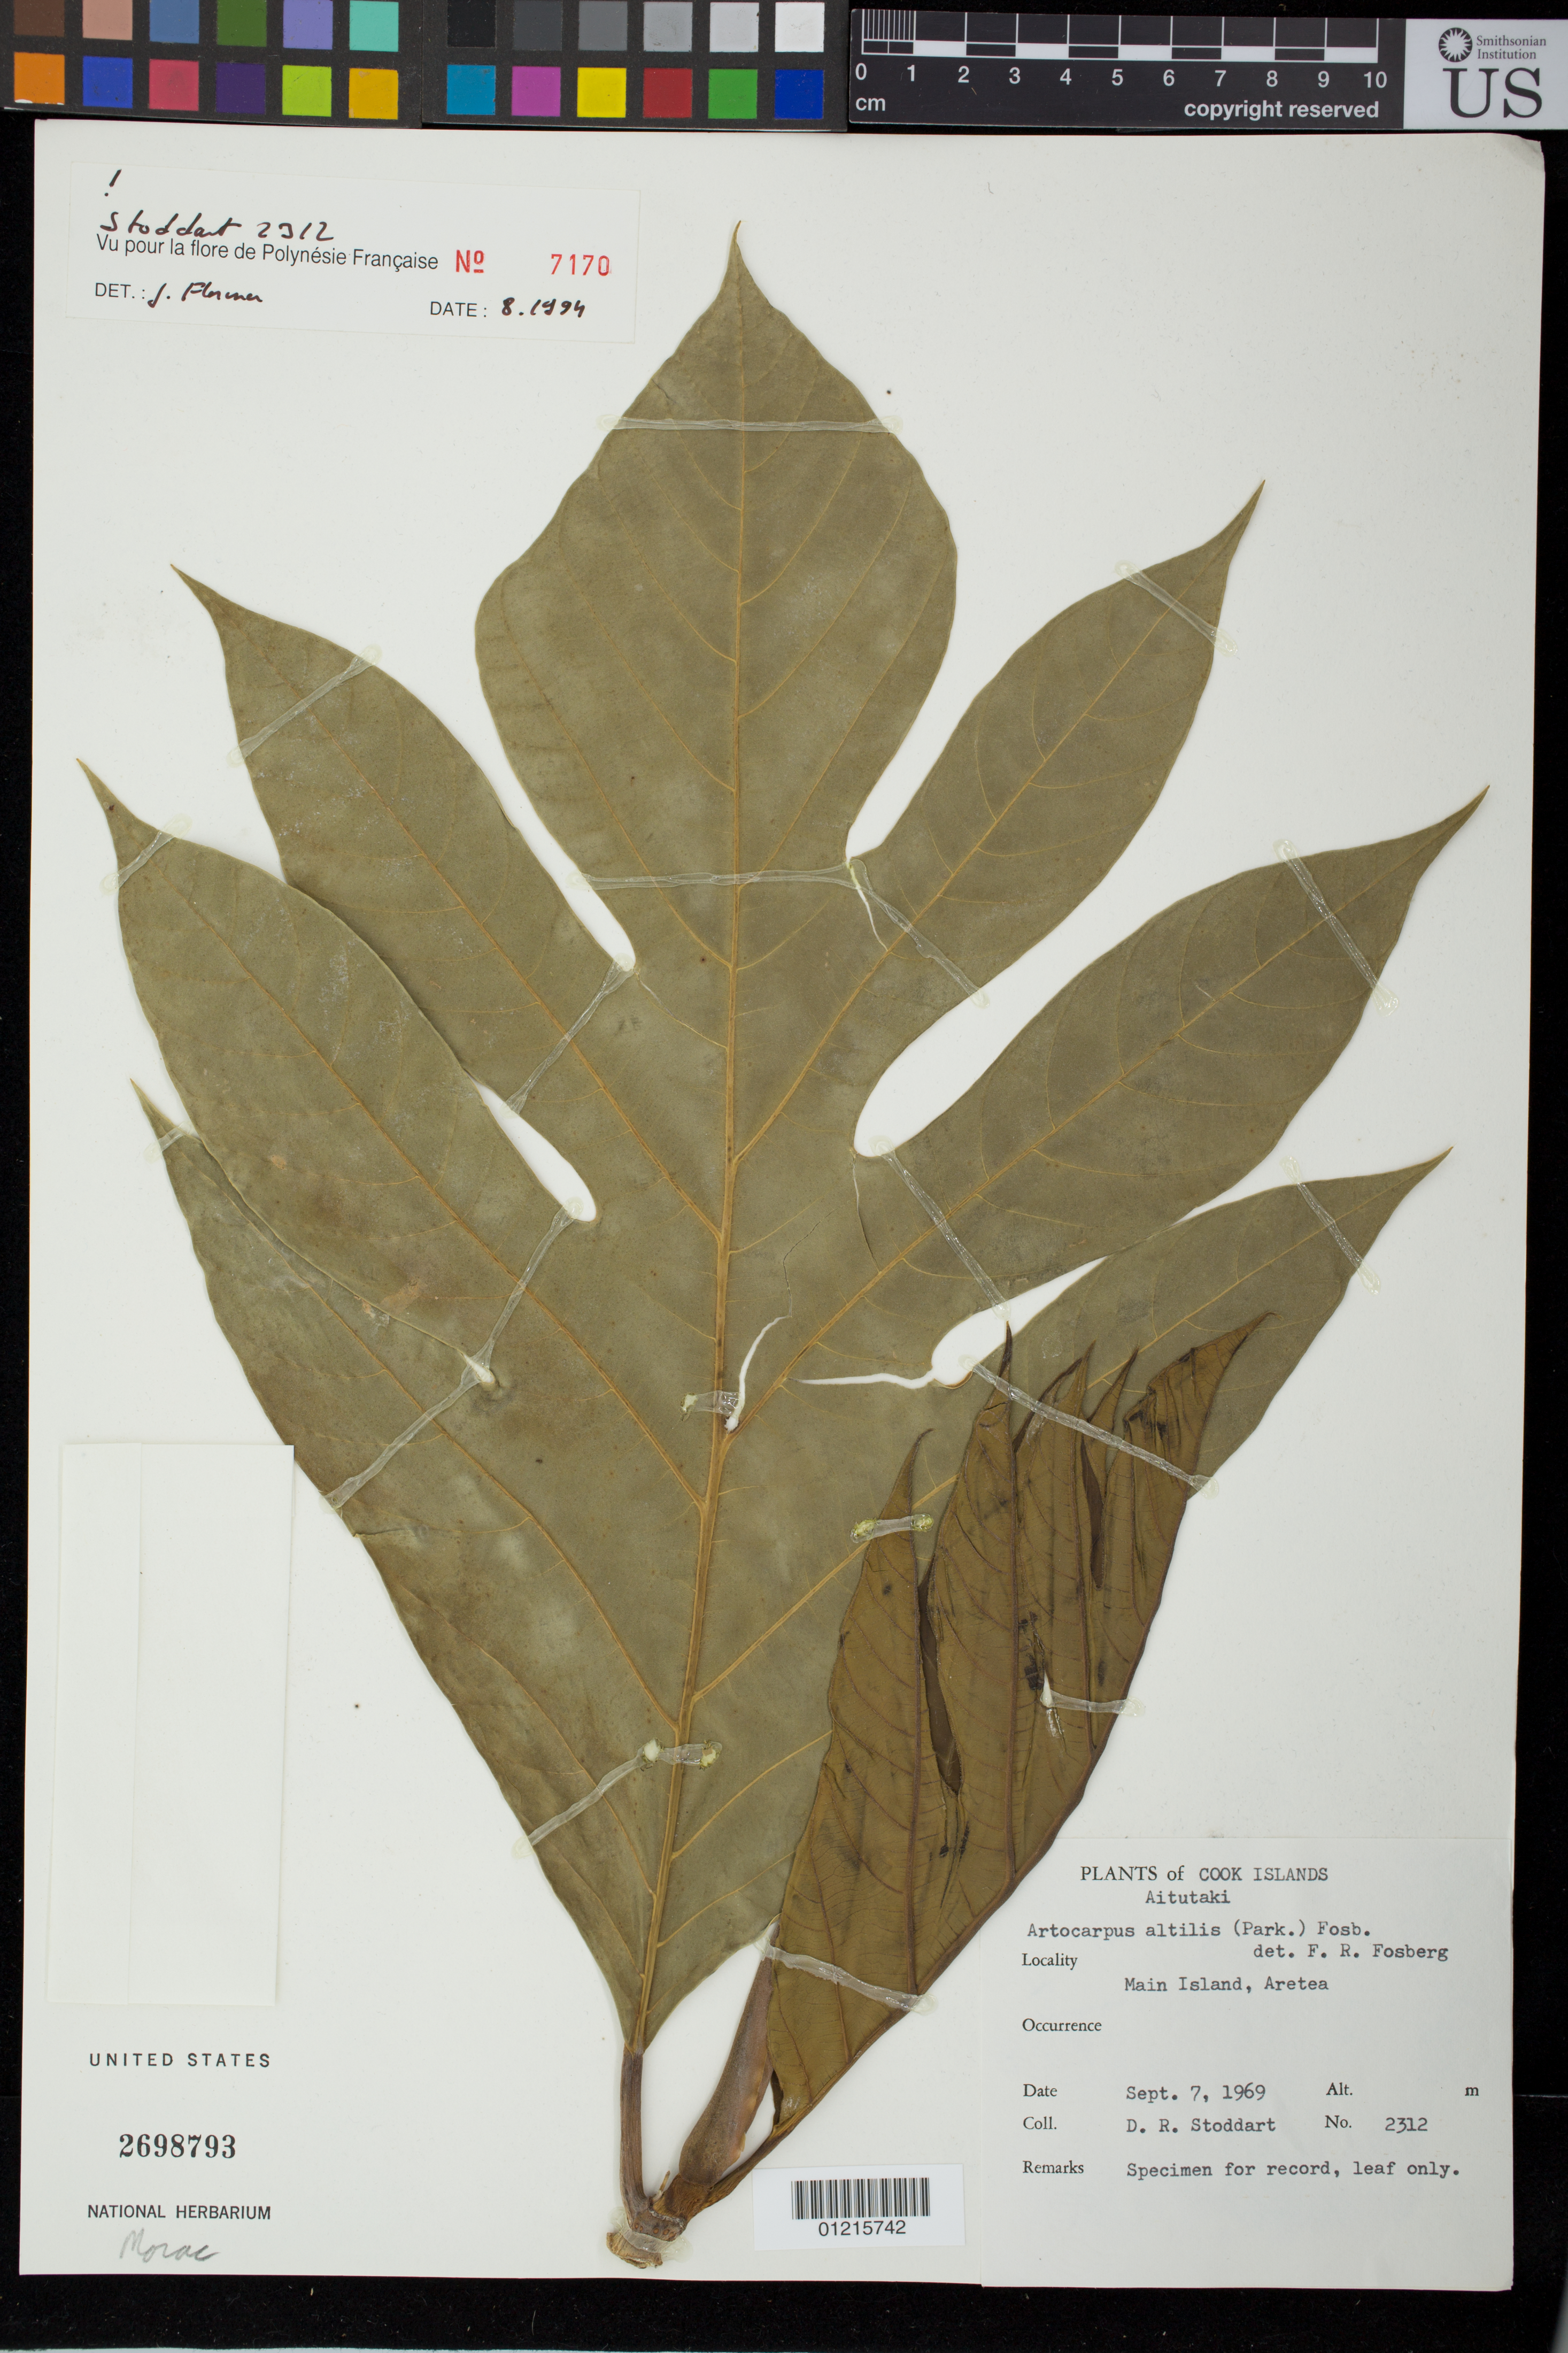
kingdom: Plantae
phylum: Tracheophyta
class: Magnoliopsida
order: Rosales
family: Moraceae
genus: Artocarpus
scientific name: Artocarpus altilis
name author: (Parkinson) Fosberg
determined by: Florence, J.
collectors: D. R. Stoddart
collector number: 2312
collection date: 1969-09-07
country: Cook Islands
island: Aitutaki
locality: Main island, Aretea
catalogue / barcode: US 2698793